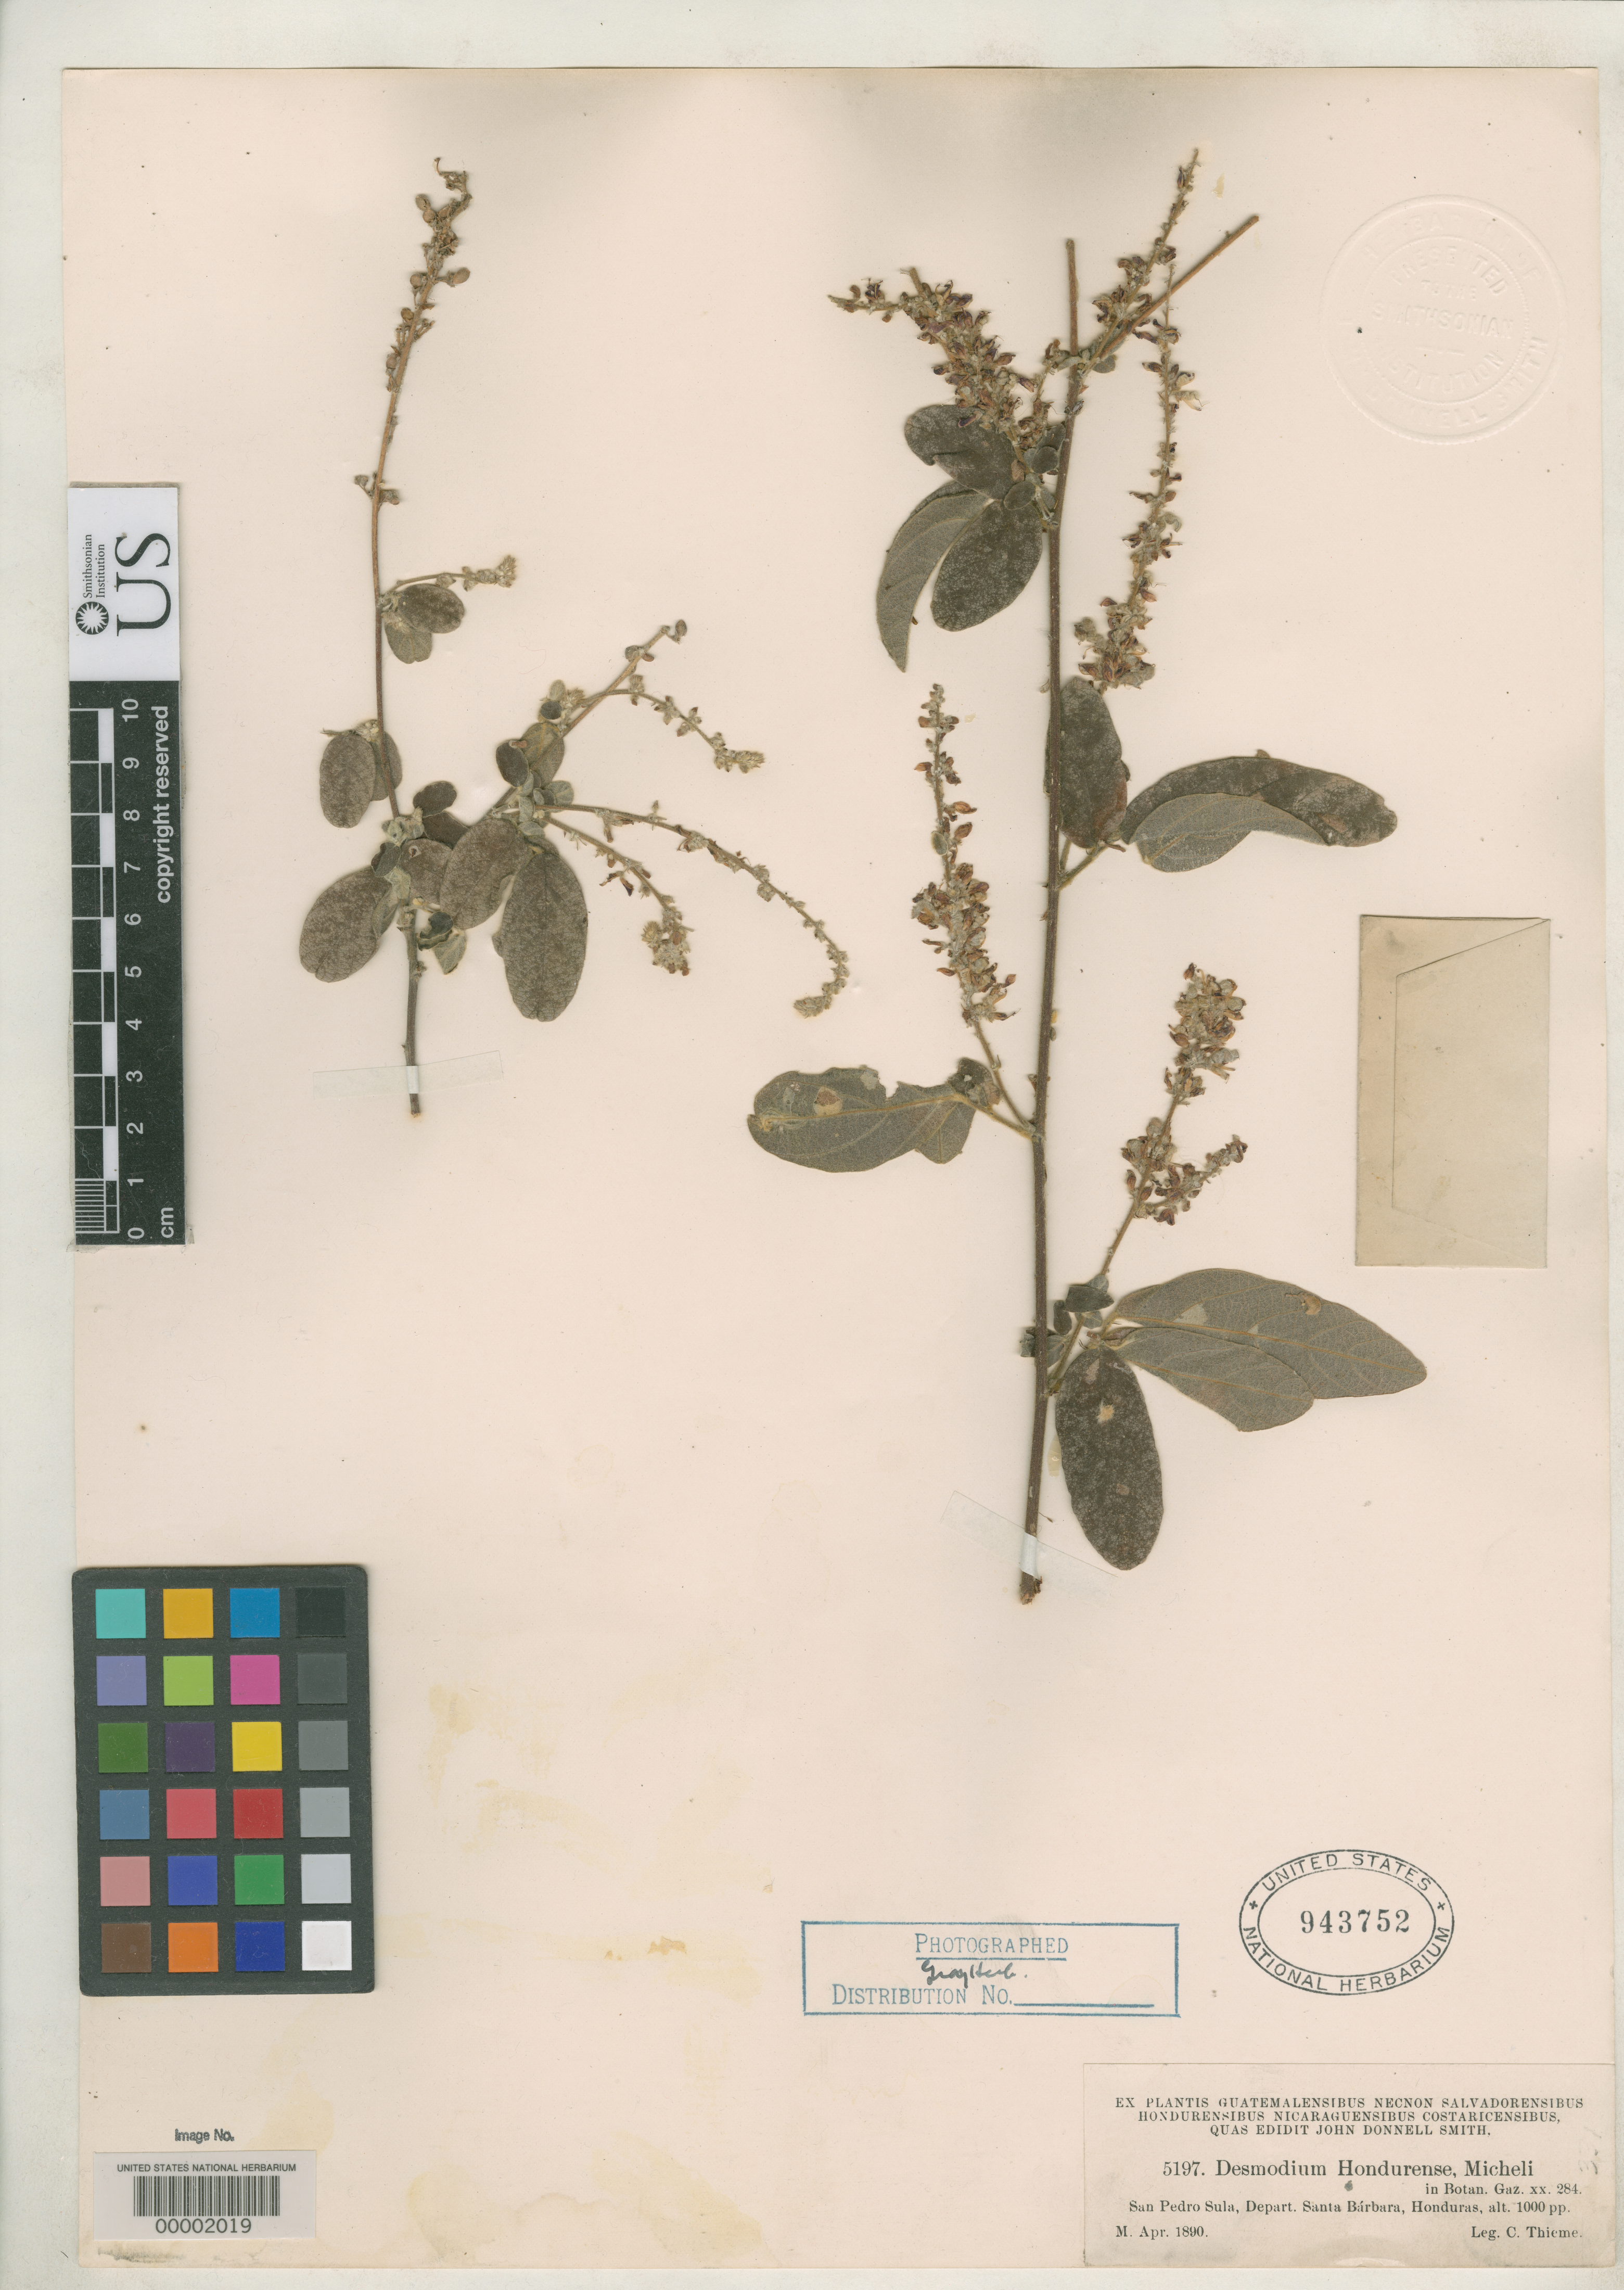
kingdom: Plantae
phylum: Tracheophyta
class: Magnoliopsida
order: Fabales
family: Fabaceae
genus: Desmodium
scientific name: Desmodium hondurense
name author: Micheli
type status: Isosyntype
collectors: C. Thieme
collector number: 5197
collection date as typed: Apr 1890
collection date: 1890-04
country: Honduras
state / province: Santa Bárbara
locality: San Pedro Sula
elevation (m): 305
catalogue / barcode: US 943752